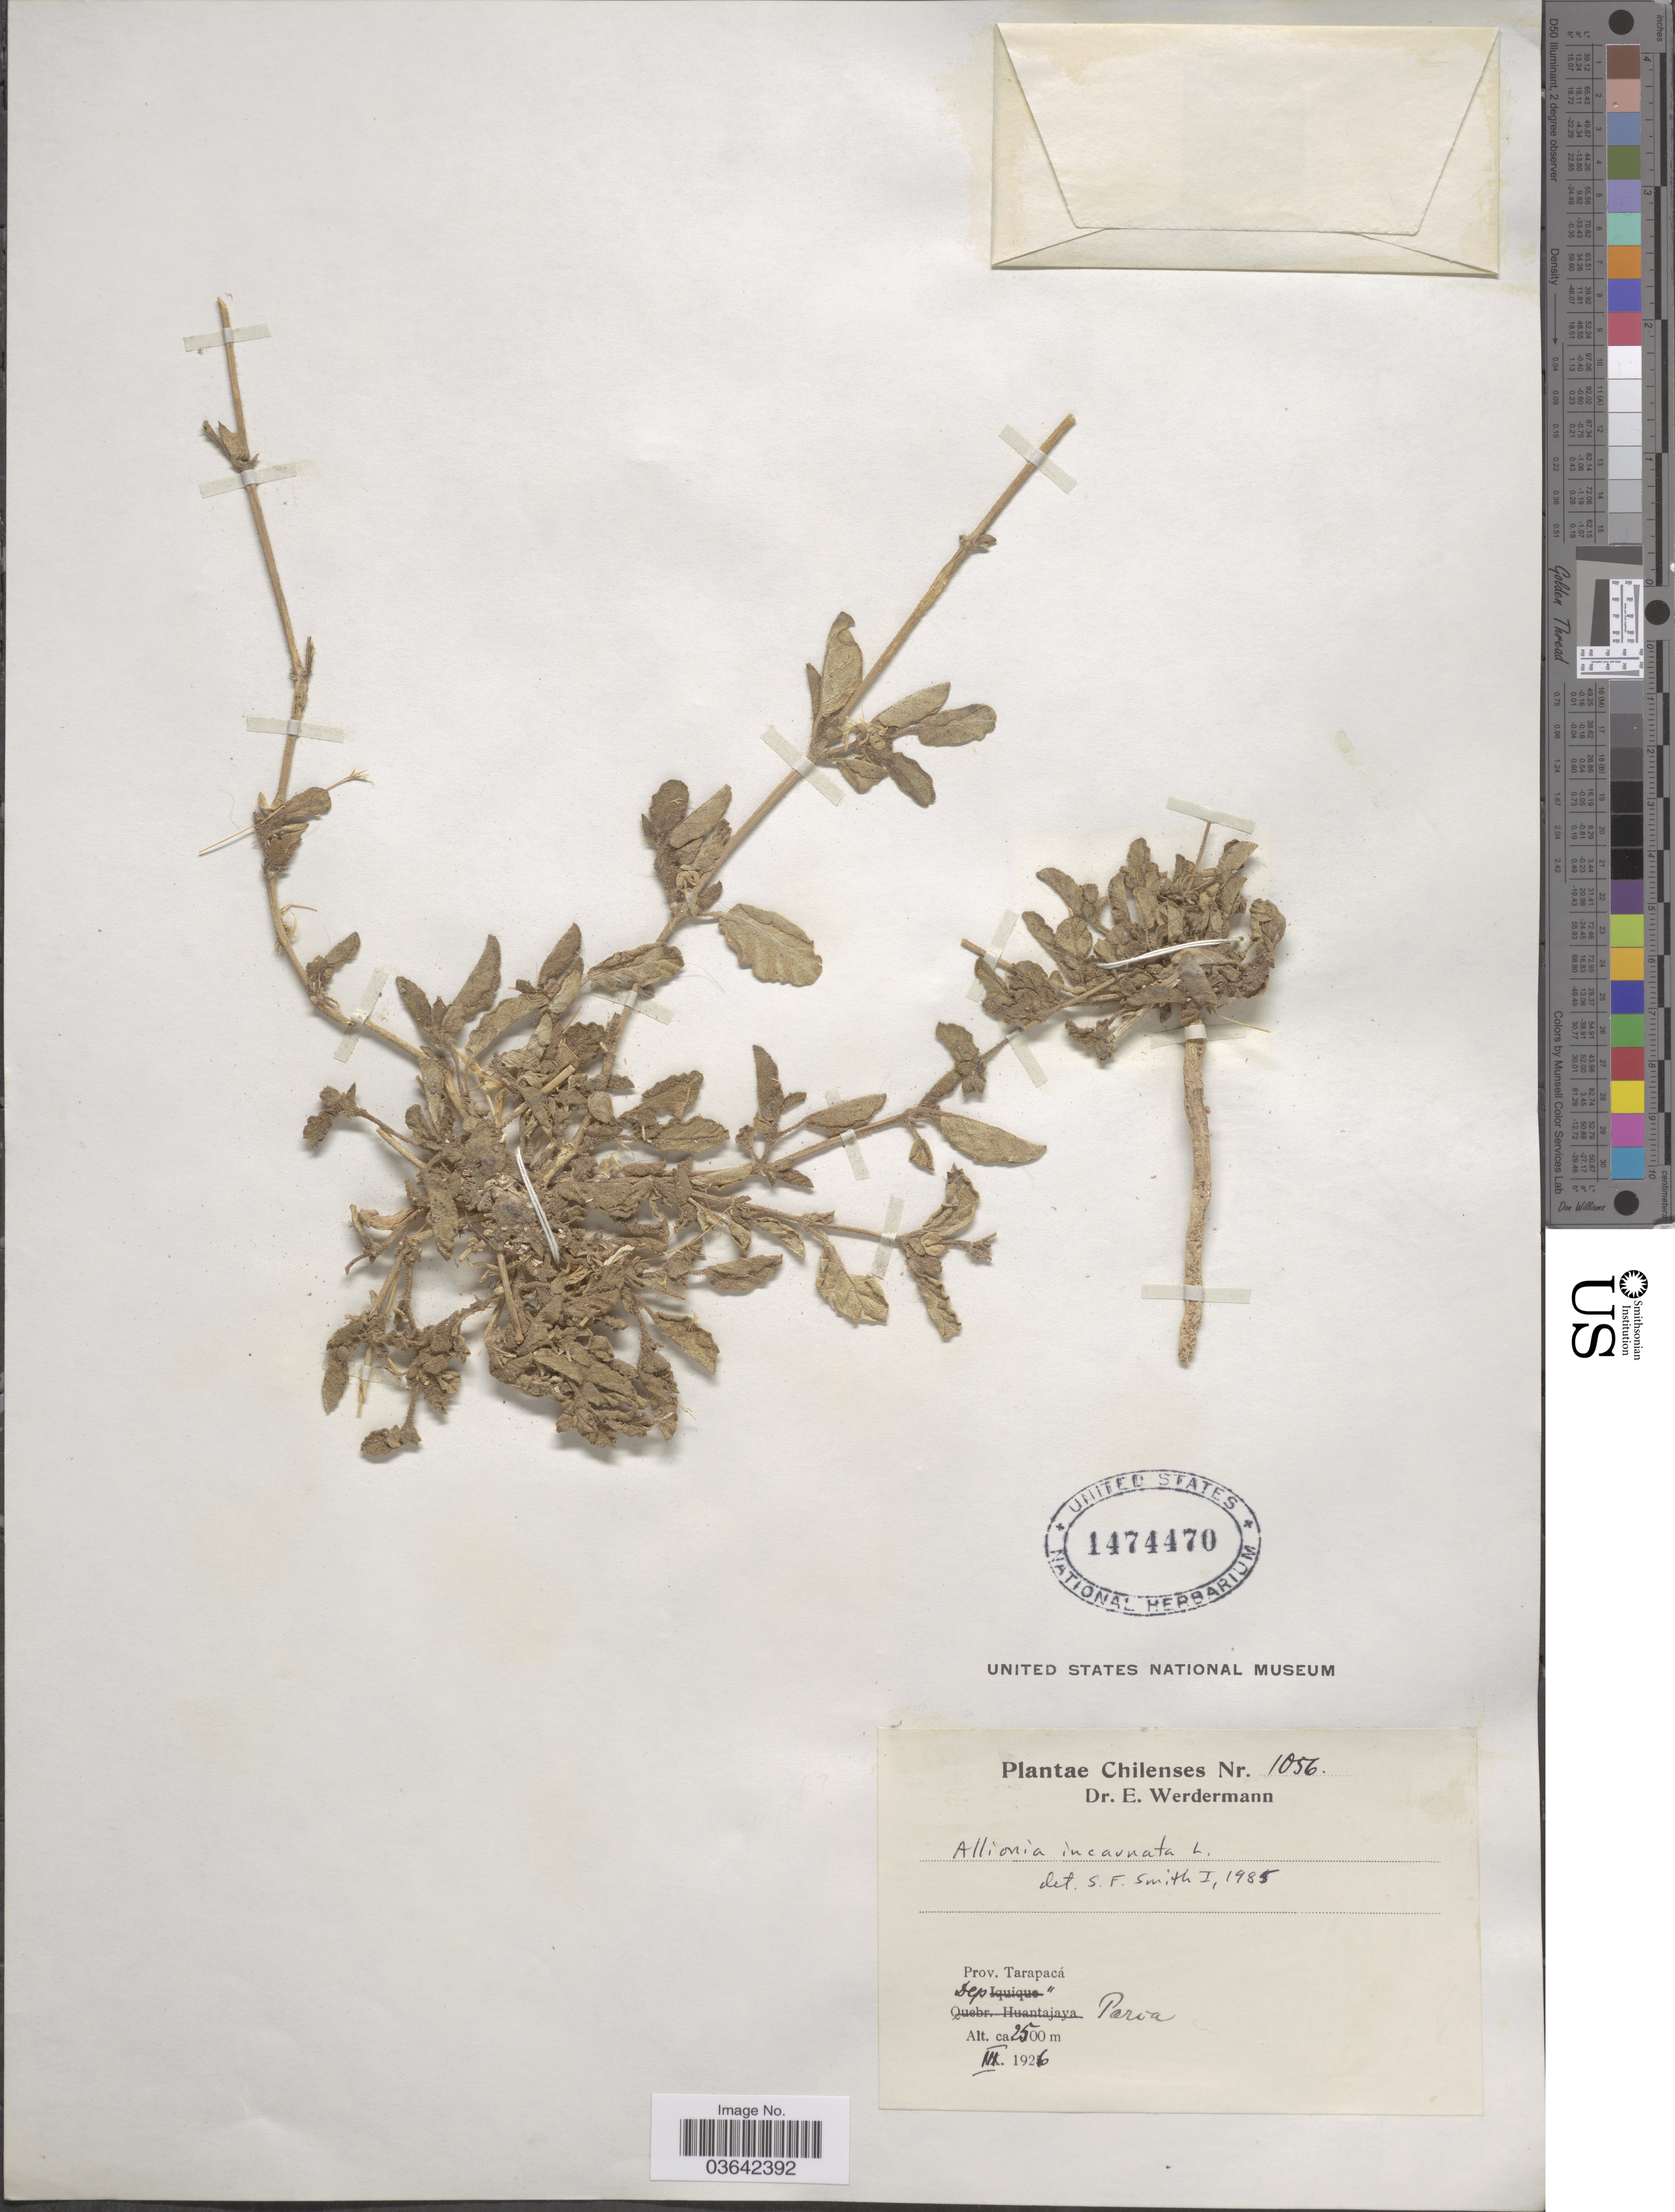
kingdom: Plantae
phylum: Tracheophyta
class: Magnoliopsida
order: Caryophyllales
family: Nyctaginaceae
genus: Allionia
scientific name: Allionia incarnata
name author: L.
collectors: E. Werdermann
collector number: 1056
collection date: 1926-03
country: Chile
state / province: Tarapacá (I)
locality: Dep Parca.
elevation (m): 2500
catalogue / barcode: US 1474470